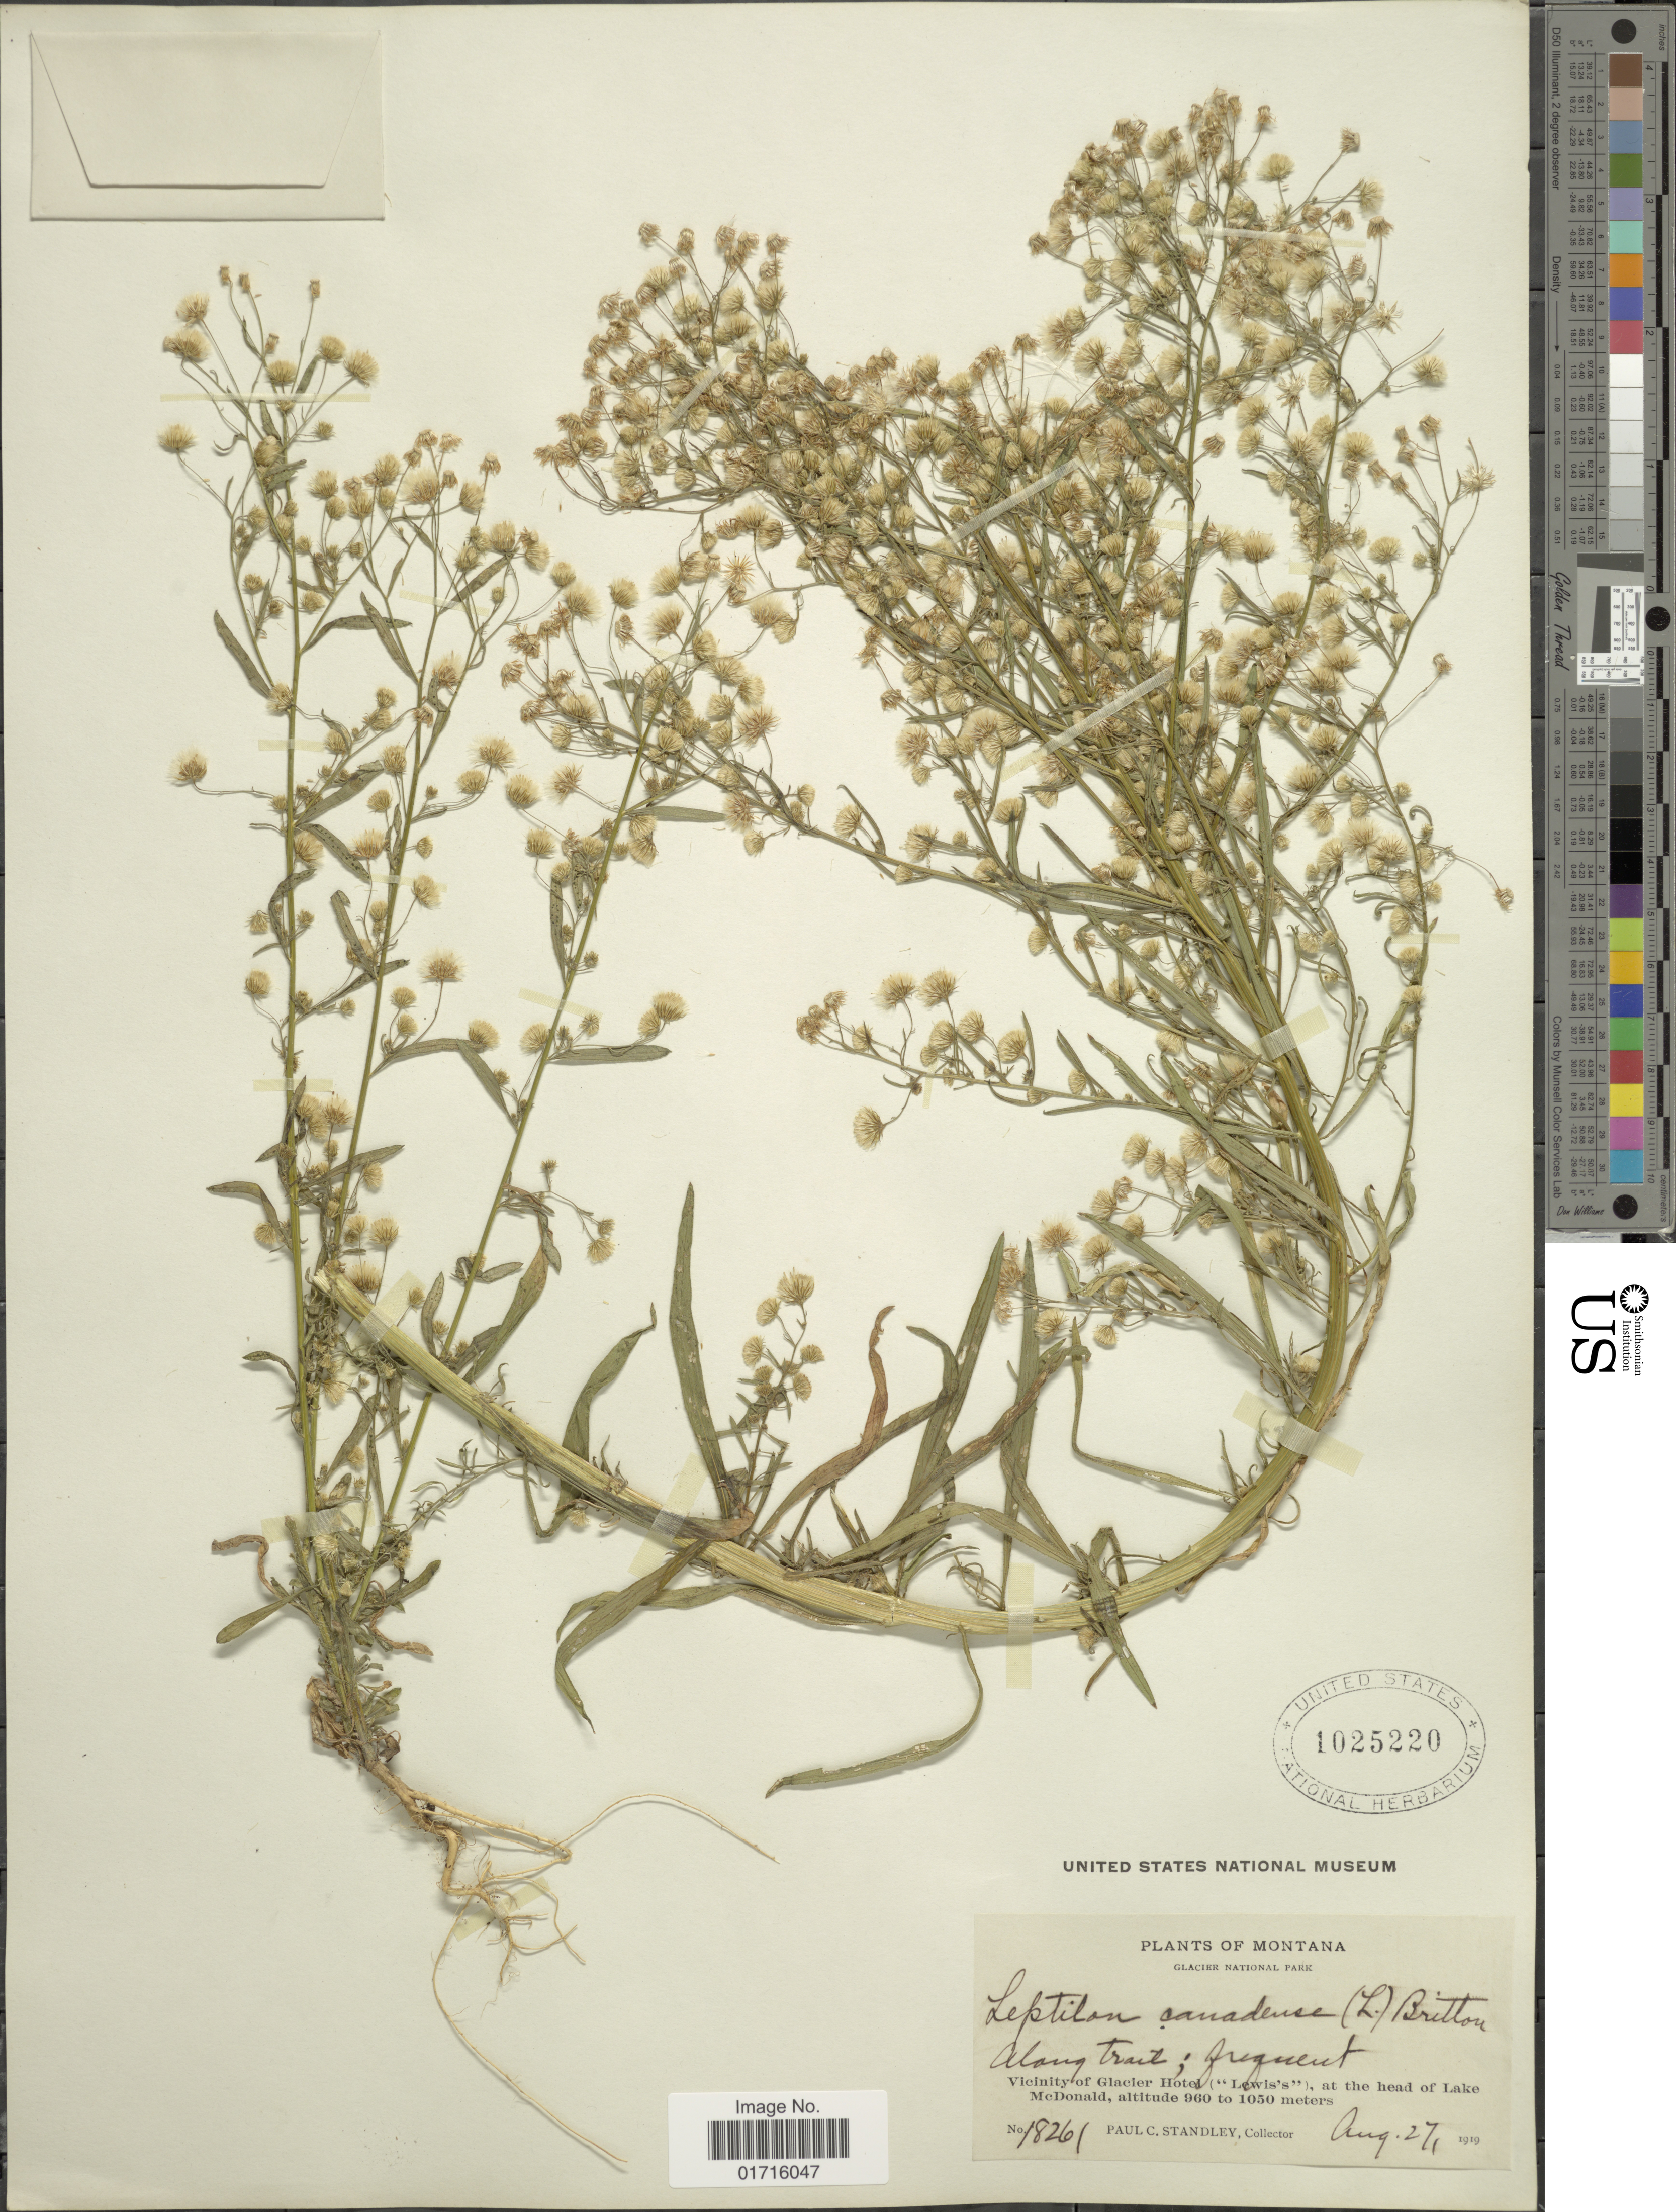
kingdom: Plantae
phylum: Tracheophyta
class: Magnoliopsida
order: Asterales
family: Asteraceae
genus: Conyza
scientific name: Conyza canadensis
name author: (L.) Cronq.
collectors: P. C. Standley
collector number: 18261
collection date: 1919-08-27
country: United States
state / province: Montana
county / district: Flathead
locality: Glacier National Park, Vicinity of Glacier Hotel (Lewis's), at the head of Lake McDonald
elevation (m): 960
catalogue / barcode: US 1025220